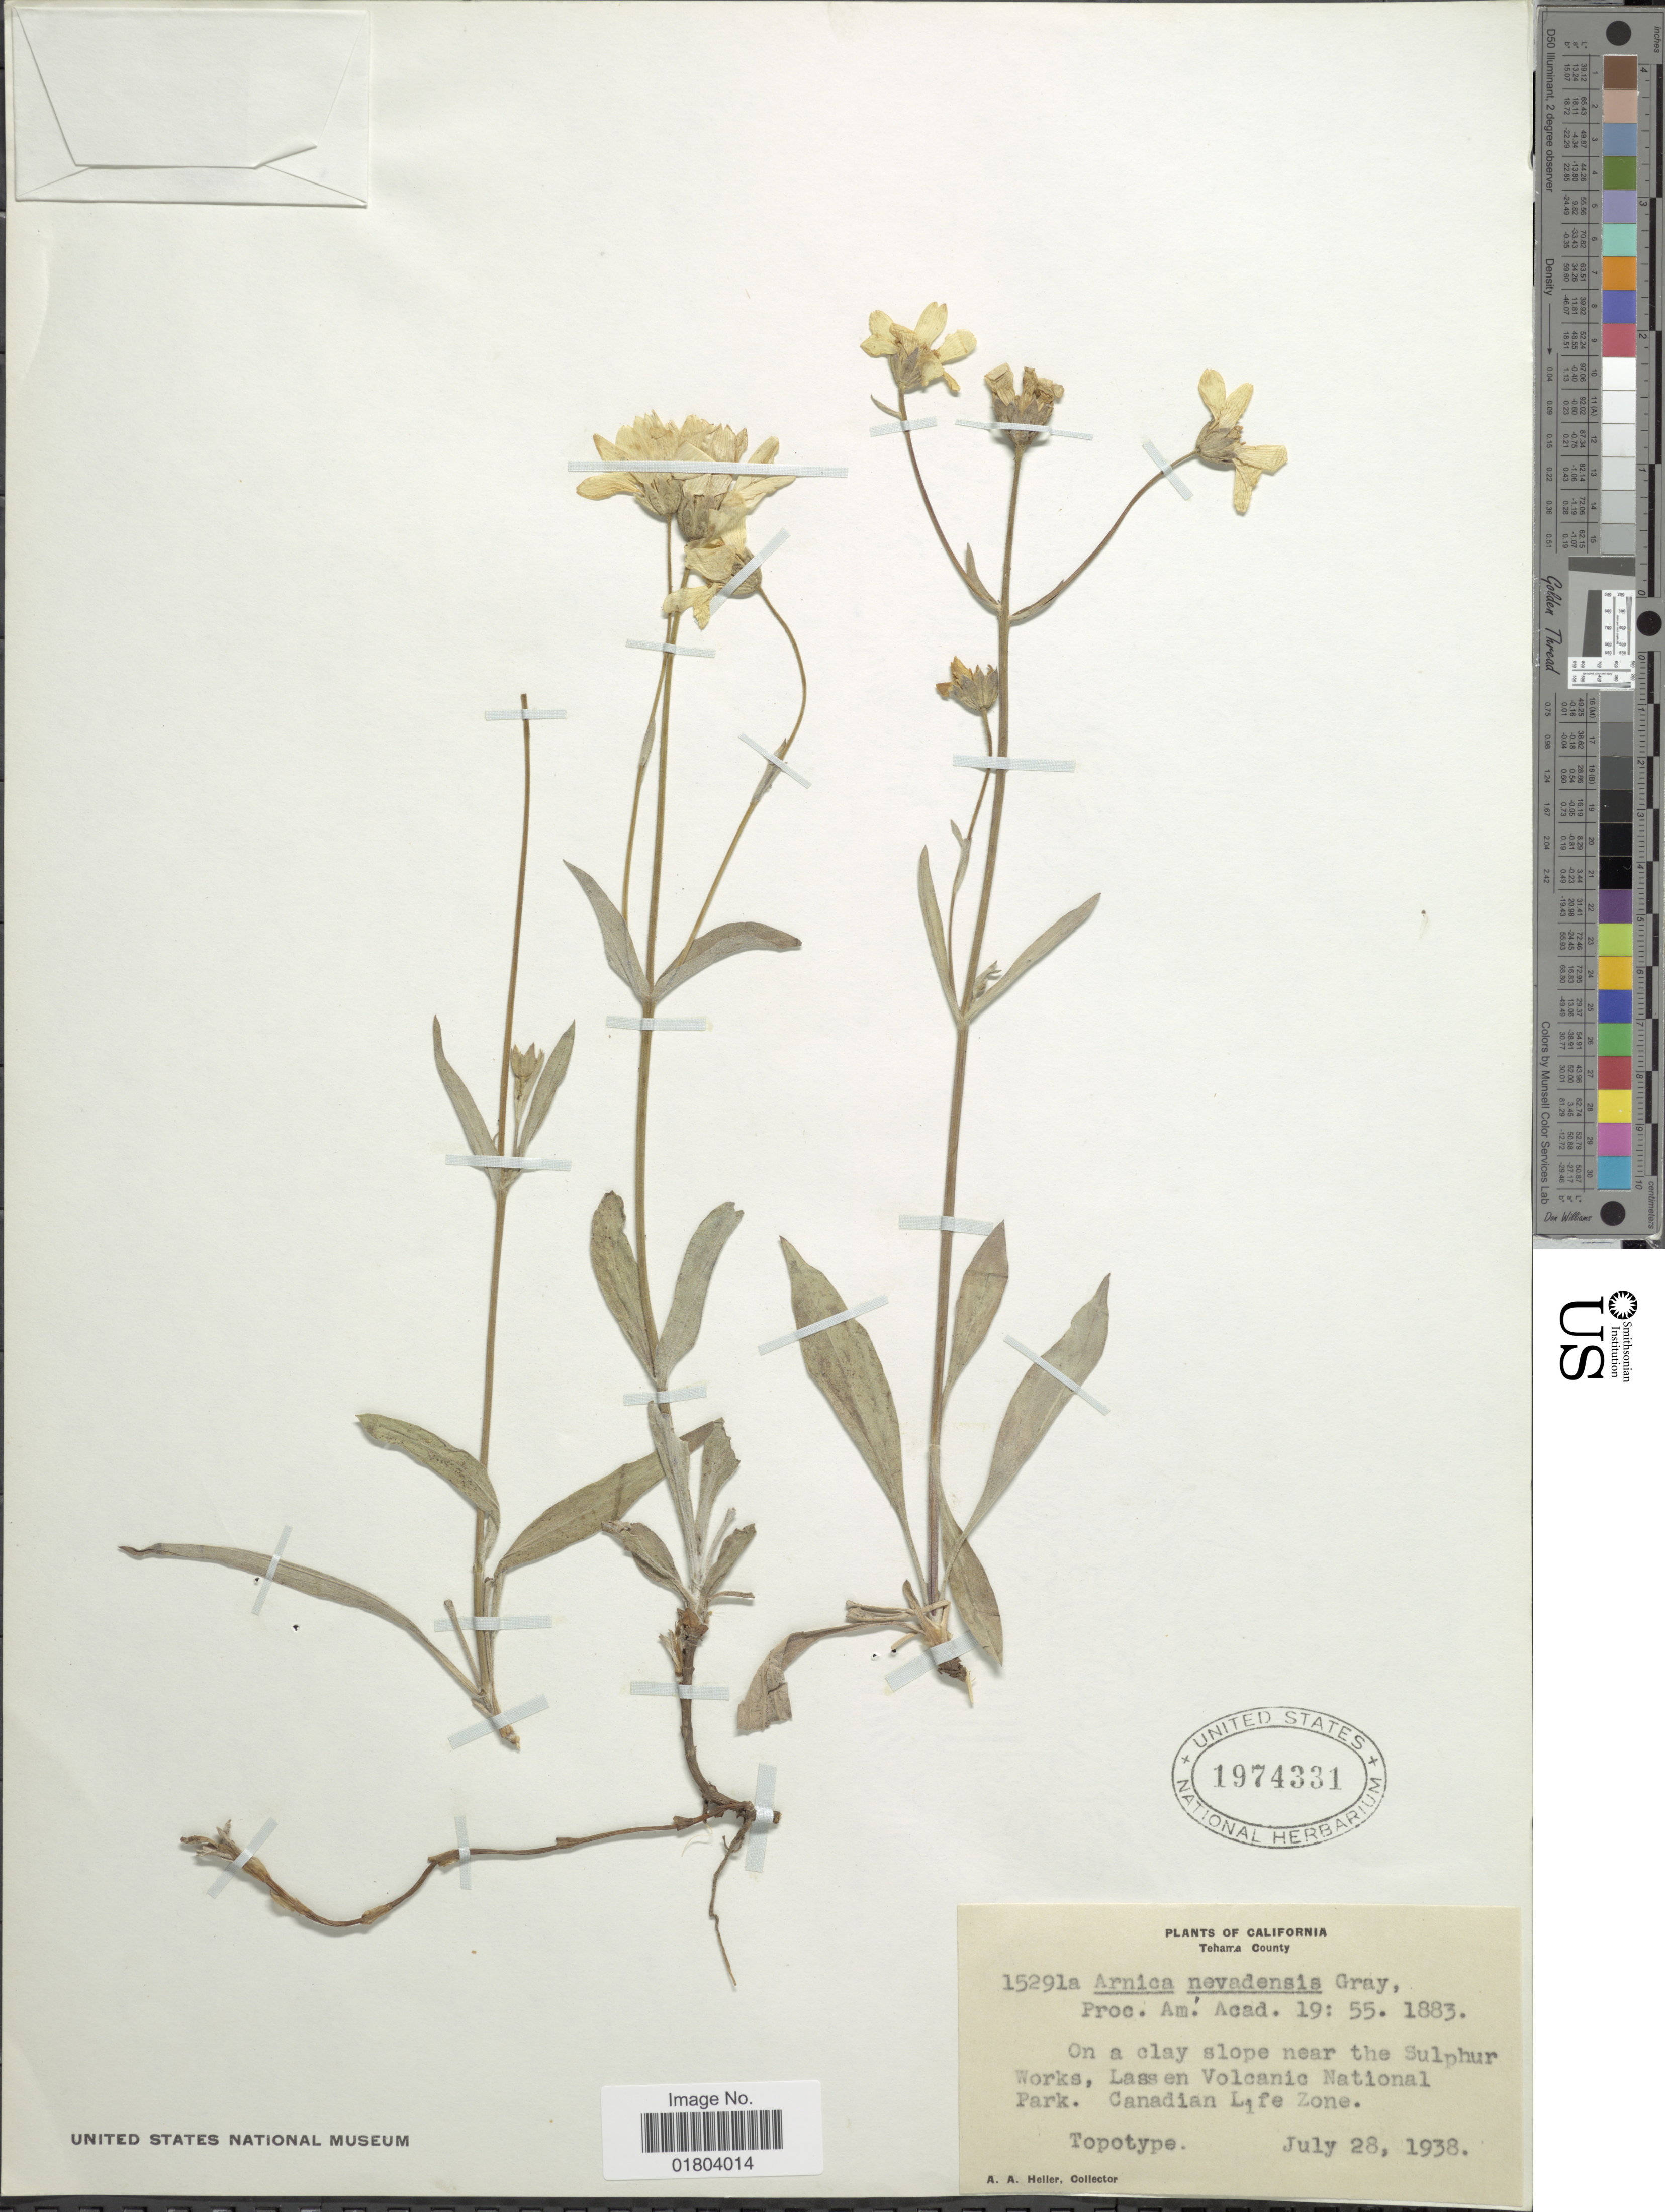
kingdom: Plantae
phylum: Tracheophyta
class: Magnoliopsida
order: Asterales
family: Asteraceae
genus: Arnica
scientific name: Arnica nevadensis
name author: A. Gray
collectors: A. A. Heller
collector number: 15291a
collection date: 1938-07-28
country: United States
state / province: California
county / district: Tehama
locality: Tehama County, On clay slope near the Sulphur Works, Lass Volcanic National Park. Canadian Life Zone, Topotype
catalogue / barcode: US 1974331